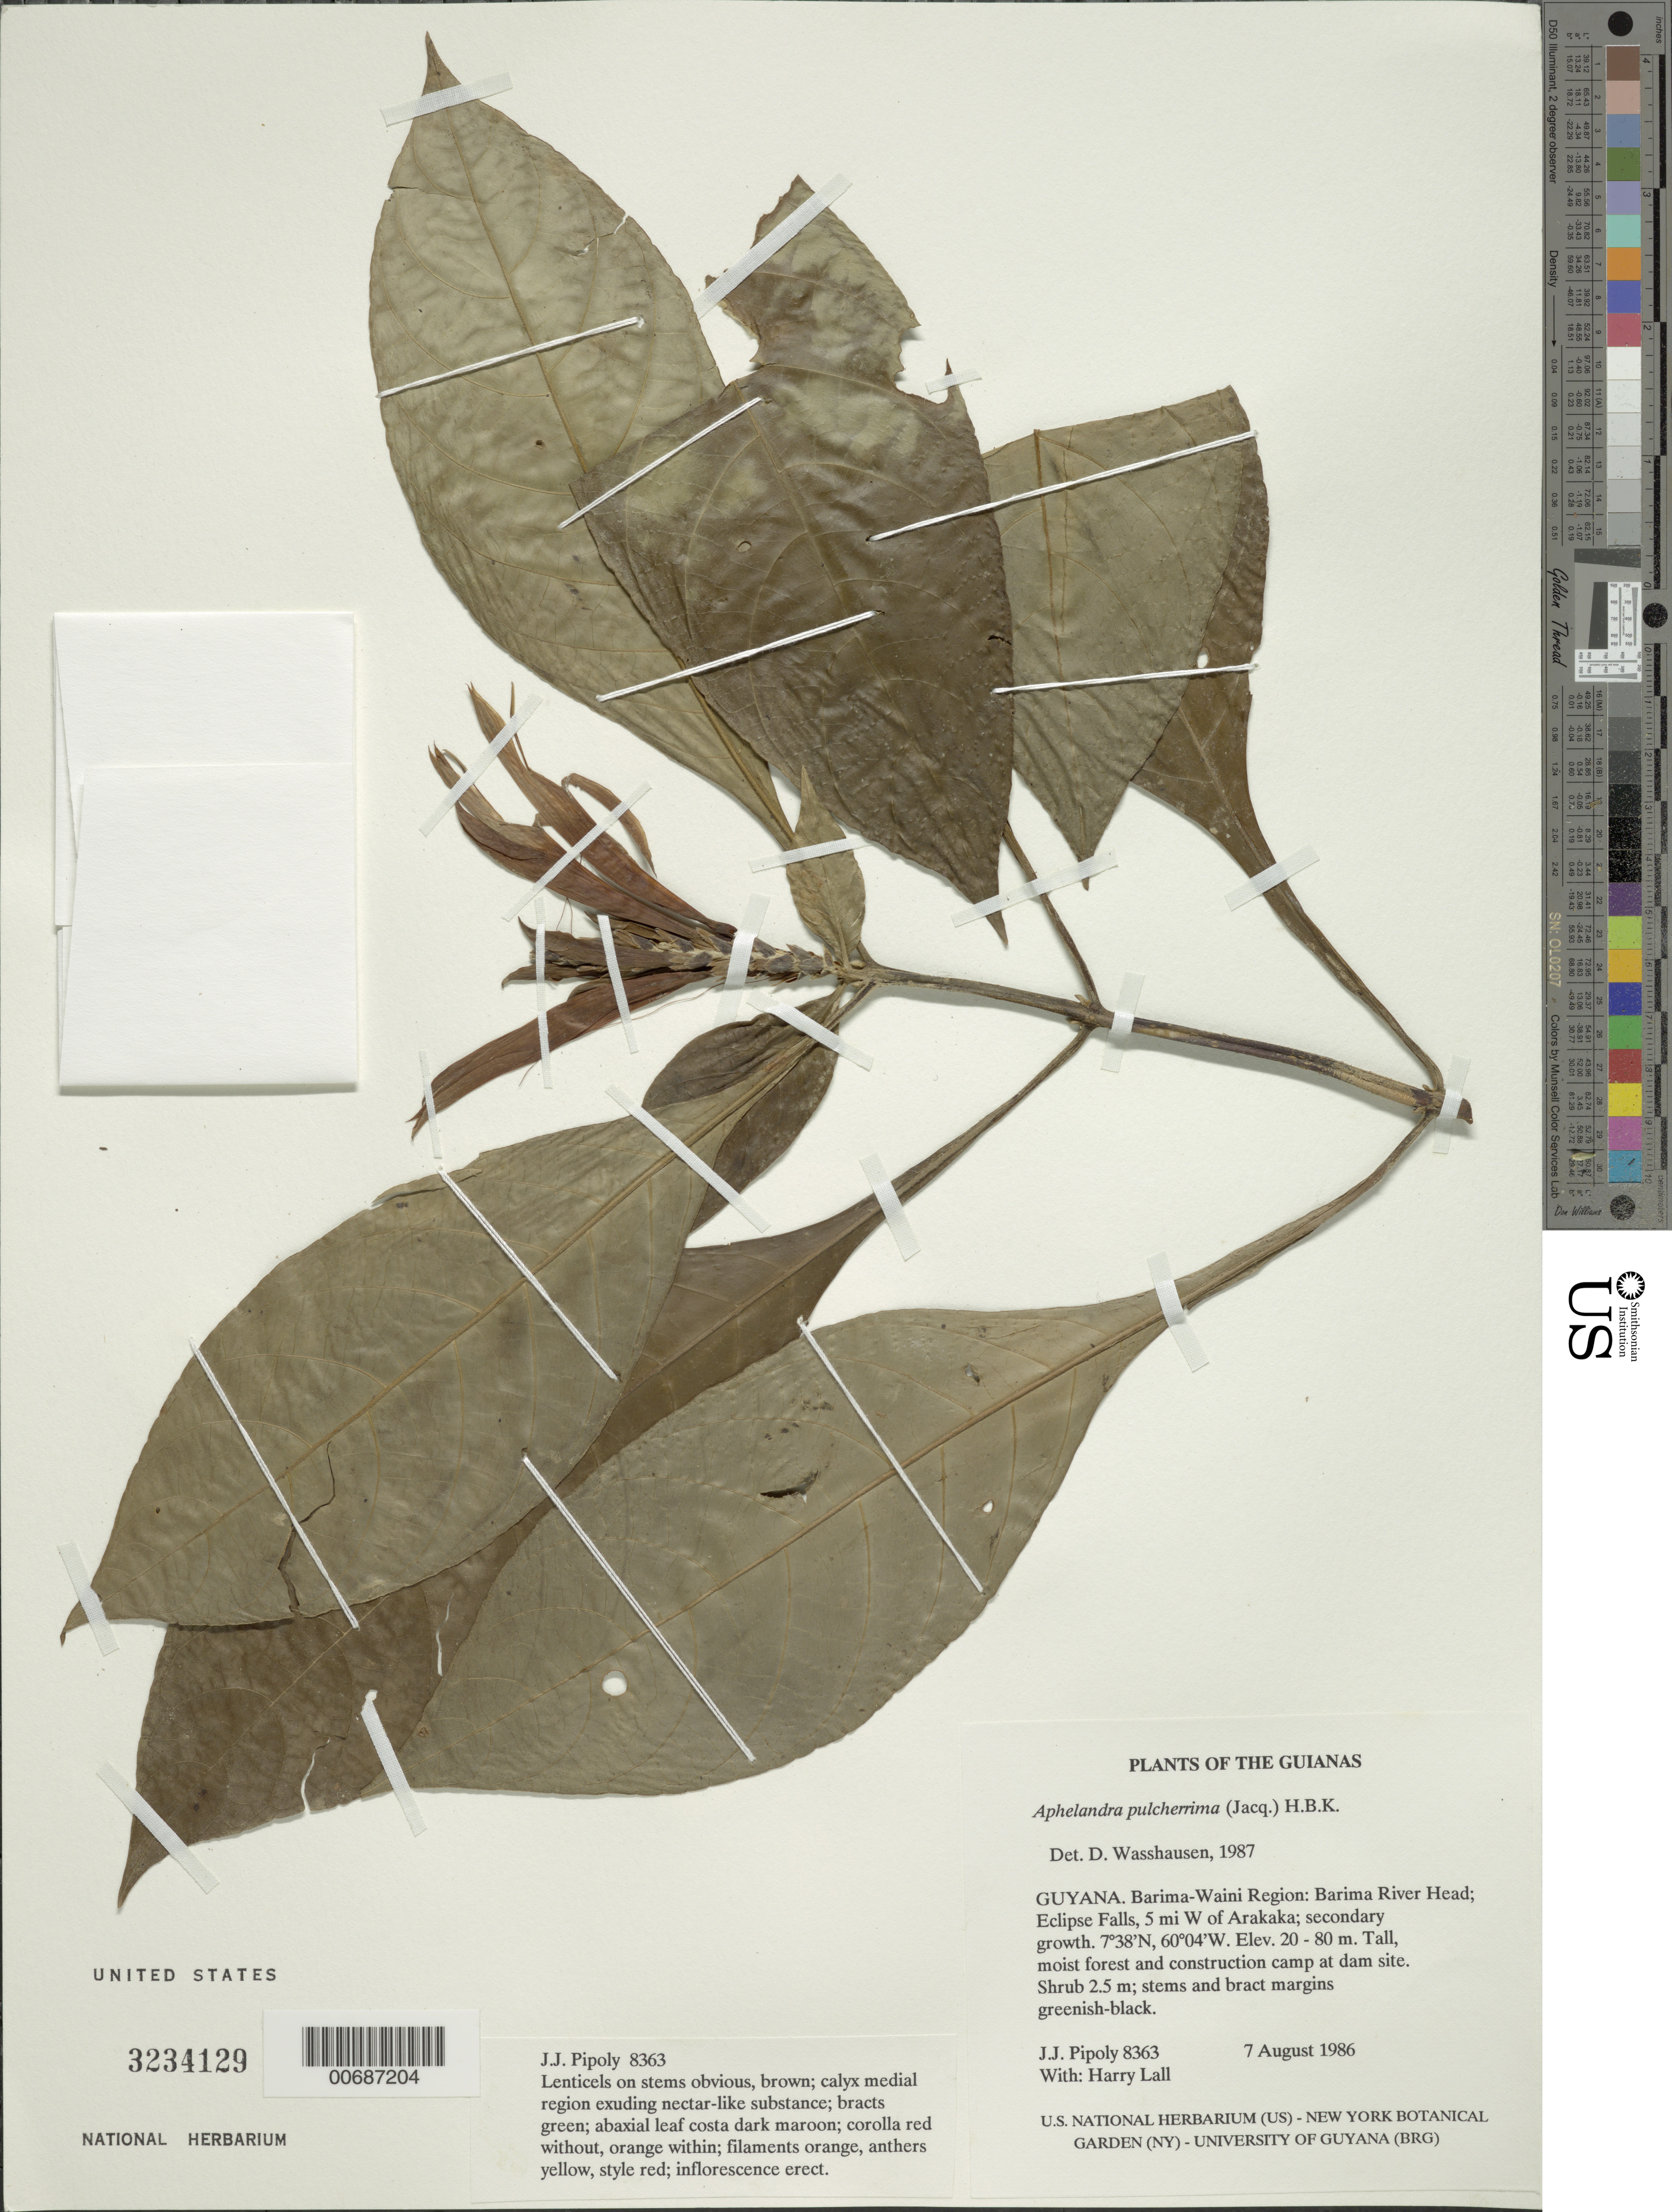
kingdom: Plantae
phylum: Tracheophyta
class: Magnoliopsida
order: Lamiales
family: Acanthaceae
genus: Aphelandra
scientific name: Aphelandra pulcherrima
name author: (Jacq.) Kunth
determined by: Wasshausen, Dieter C., (BOT), Smithsonian Institution - National Museum of Natural History (UNITED STATES)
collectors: J. J. Pipoly & H. Lall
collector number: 8363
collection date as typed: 7 August 1986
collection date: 1986-08-07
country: Guyana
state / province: Barima-Waini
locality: Barima River head; Eclipse Falls, 5 mi W of Arakaka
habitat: Secondary growth, tall moist forest and construction camp at dam site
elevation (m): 20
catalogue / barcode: US 3234129